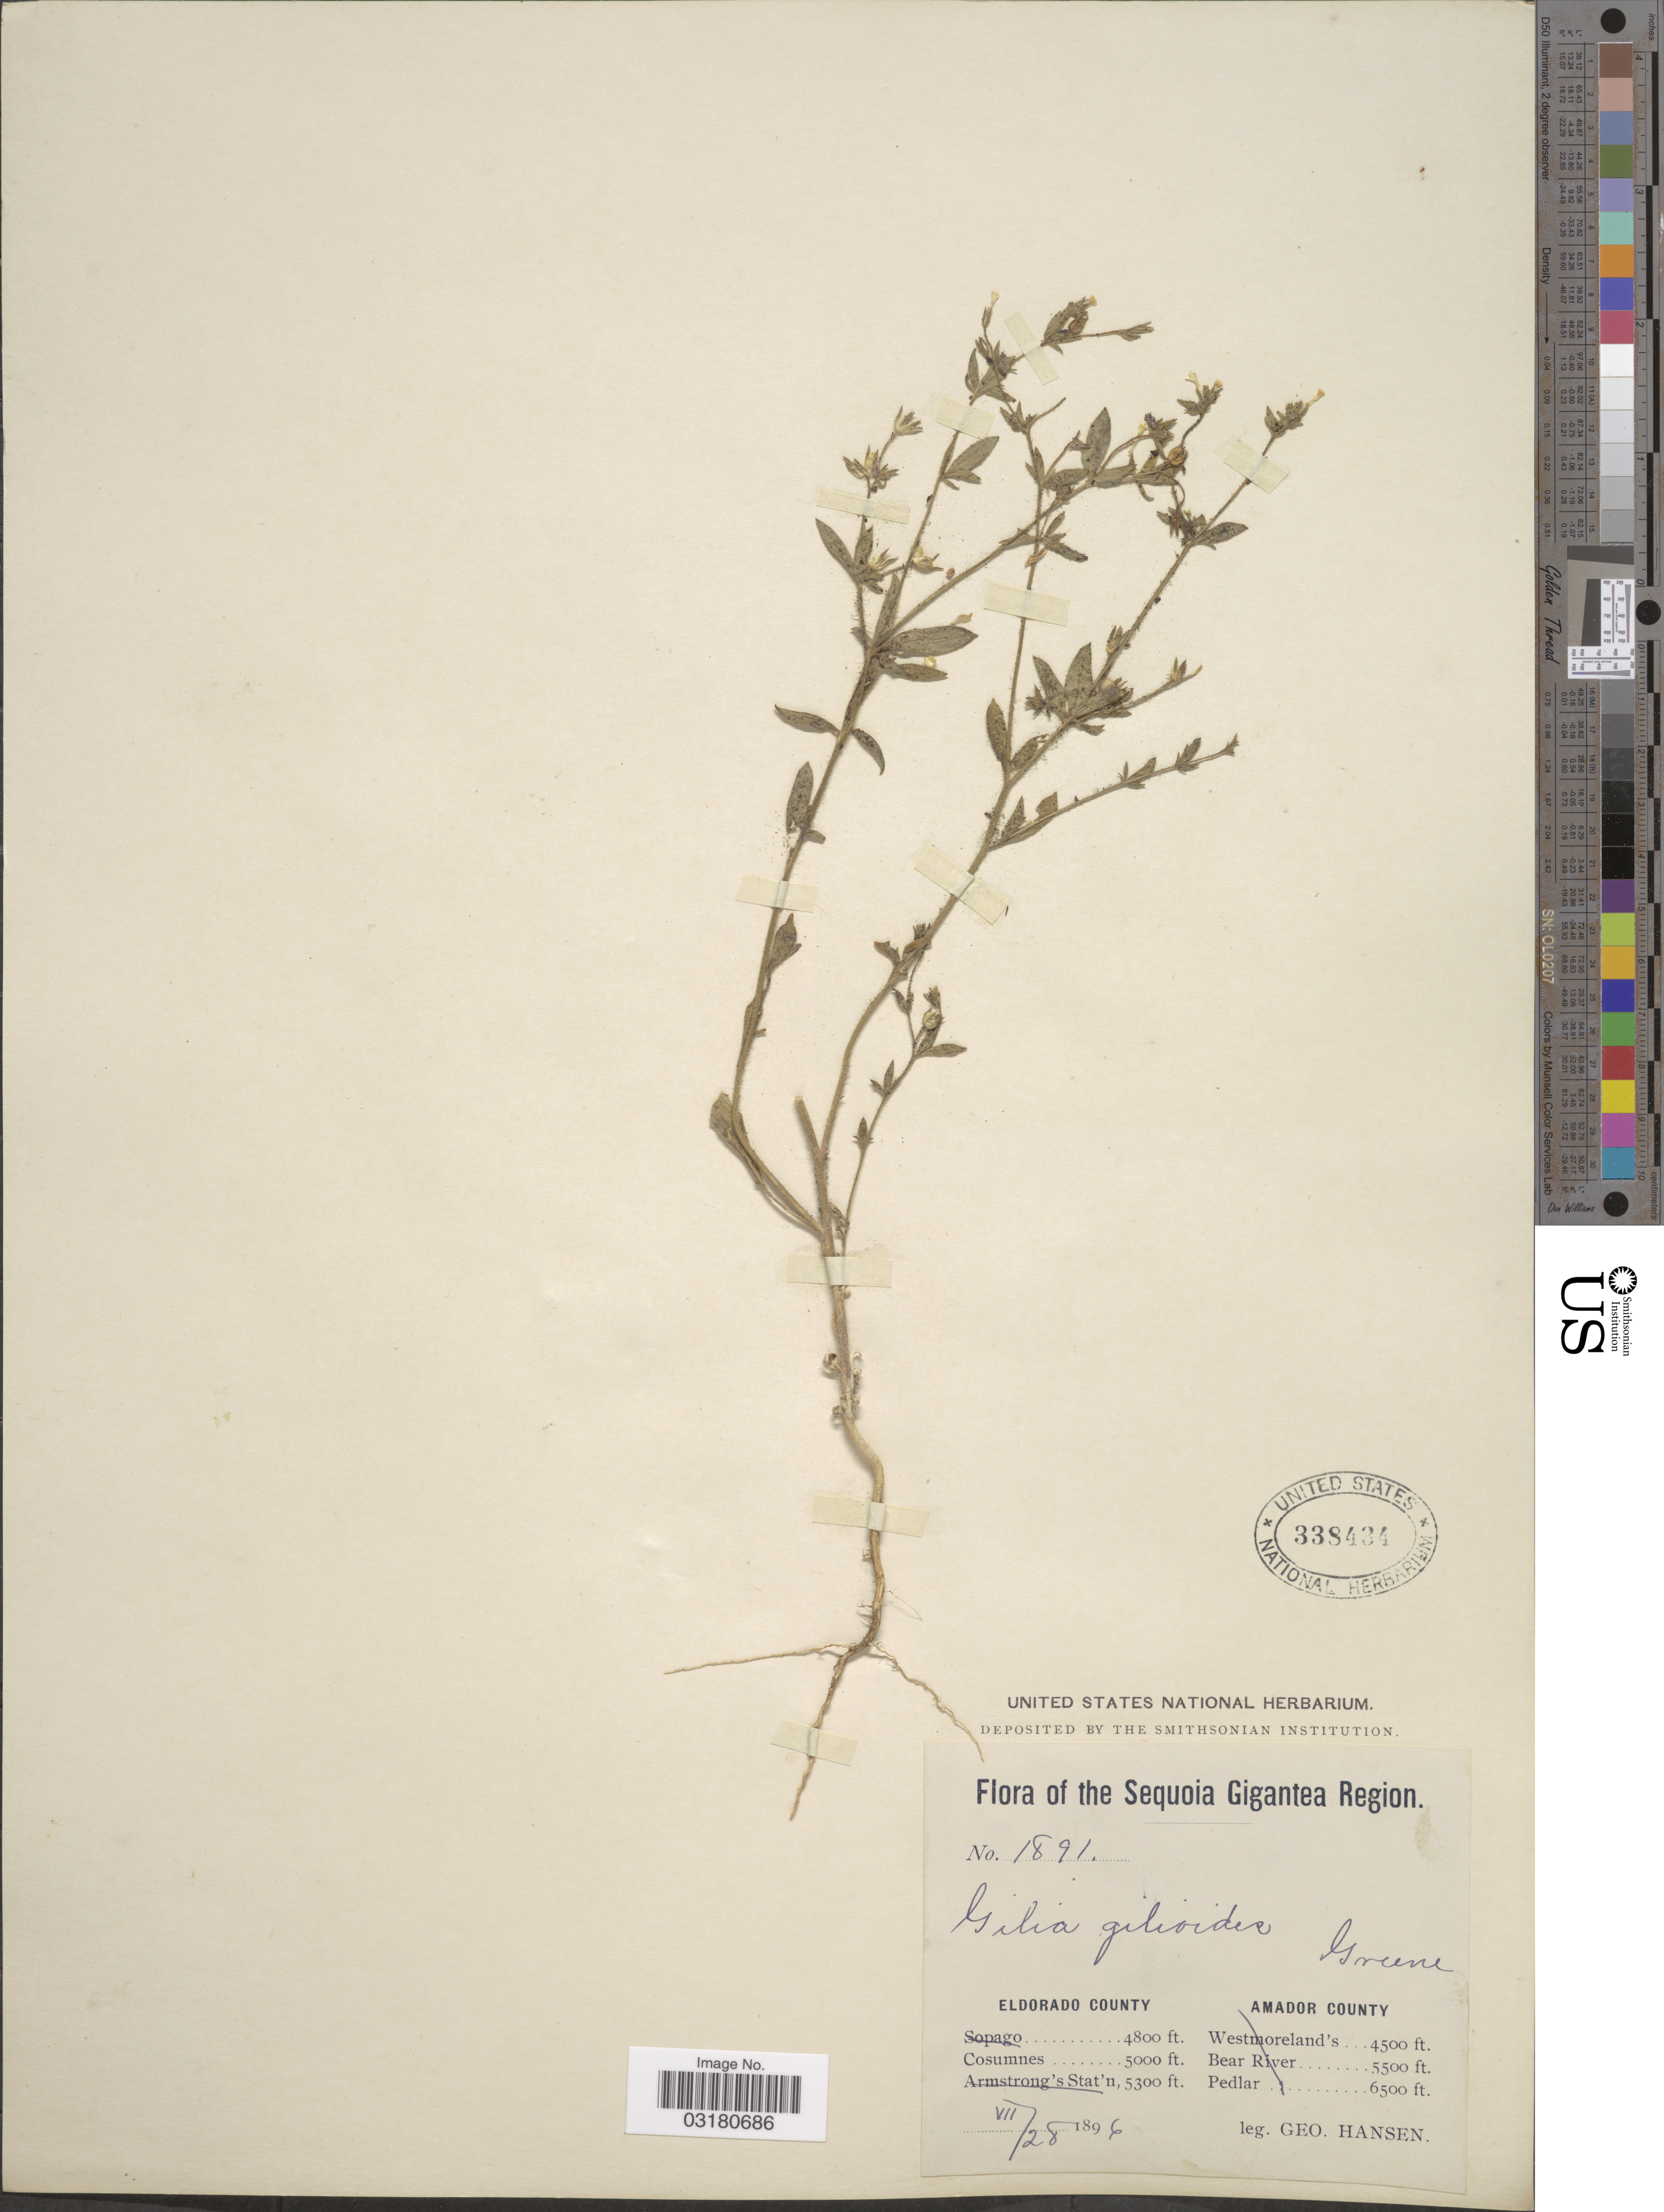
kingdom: Plantae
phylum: Tracheophyta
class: Magnoliopsida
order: Ericales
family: Polemoniaceae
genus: Allophyllum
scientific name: Allophyllum integrifolium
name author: (Brand) A.D. Grant & V.E. Grant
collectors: G. Hansen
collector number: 1891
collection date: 1896-08-28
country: United States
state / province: California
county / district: El Dorado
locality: Sequoia Gigantea Region. Eldorado County. Amador County. Cosumnes.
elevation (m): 1524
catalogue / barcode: US 338434